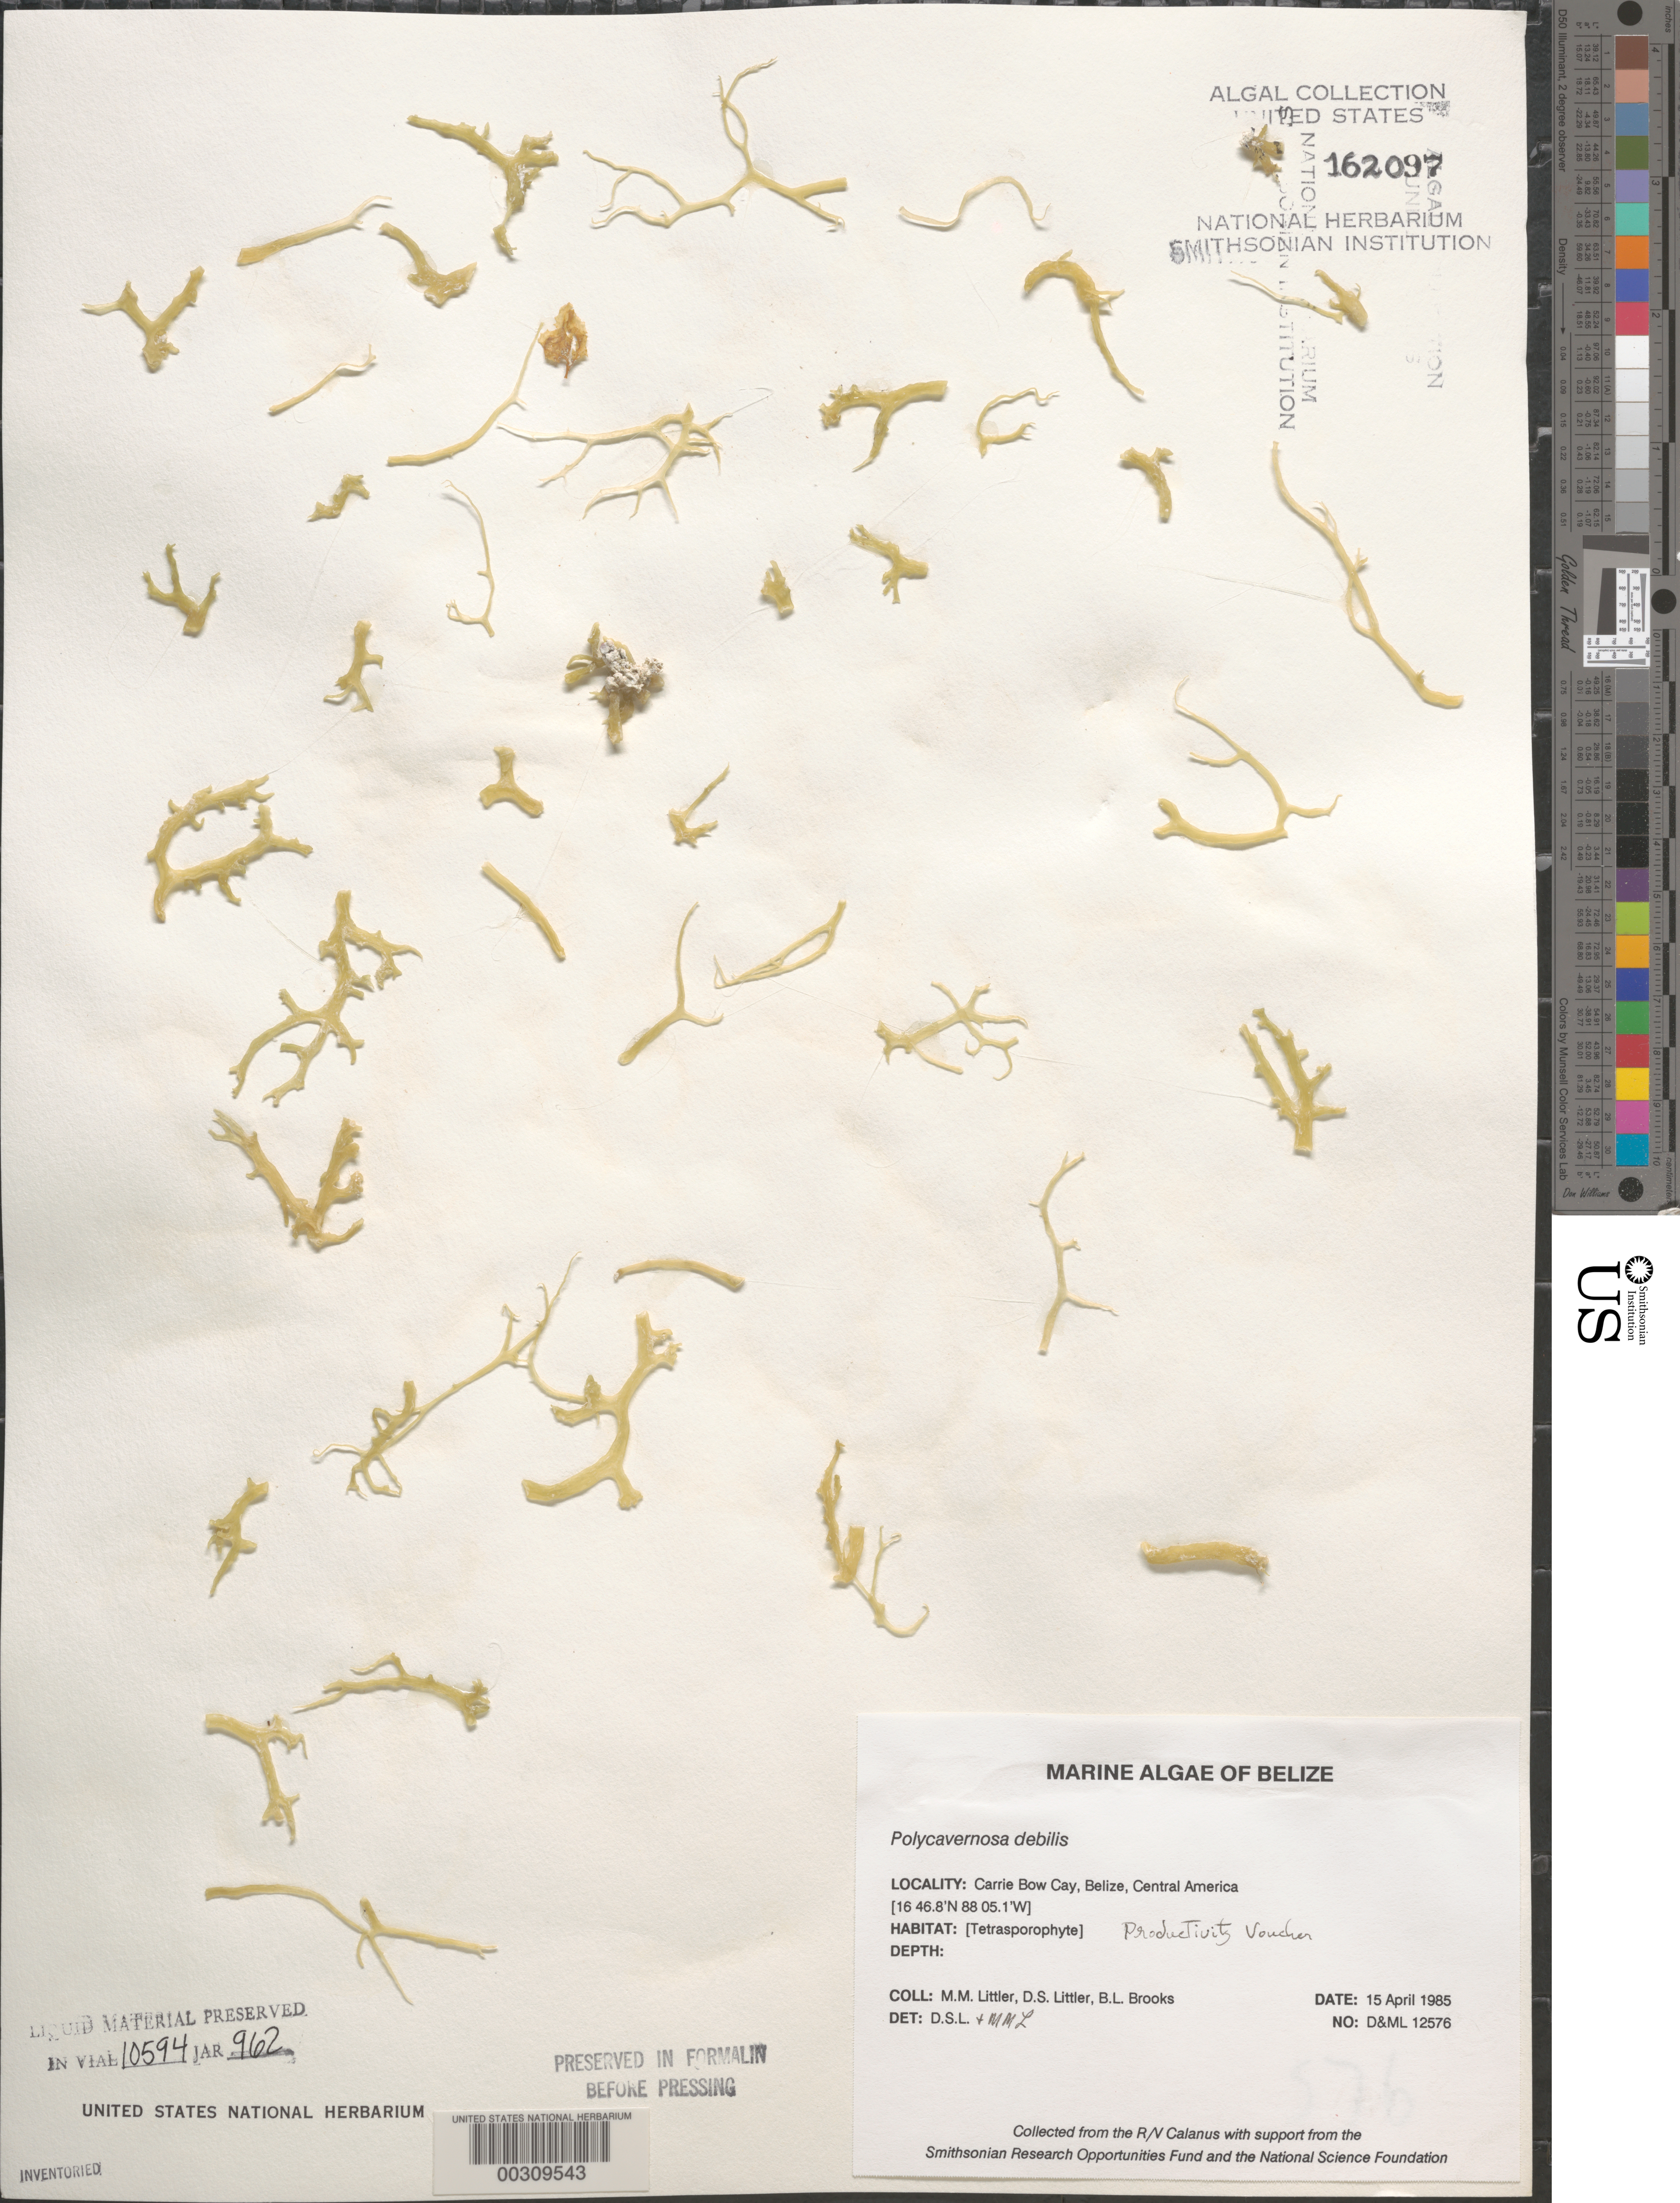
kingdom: Plantae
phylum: Rhodophyta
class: Florideophyceae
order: Gracilariales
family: Gracilariaceae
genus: Gracilaria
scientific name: Gracilaria debilis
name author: (Forssk.) Børgesen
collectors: M. M. Littler, D. S. Littler & B. Brooks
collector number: D&ML 12576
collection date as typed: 15 Apr 1985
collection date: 1985-04-15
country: Belize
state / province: Stann Creek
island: Carrie Bow Cay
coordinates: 16 46.8' N, 88 05.1' W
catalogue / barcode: US 162097